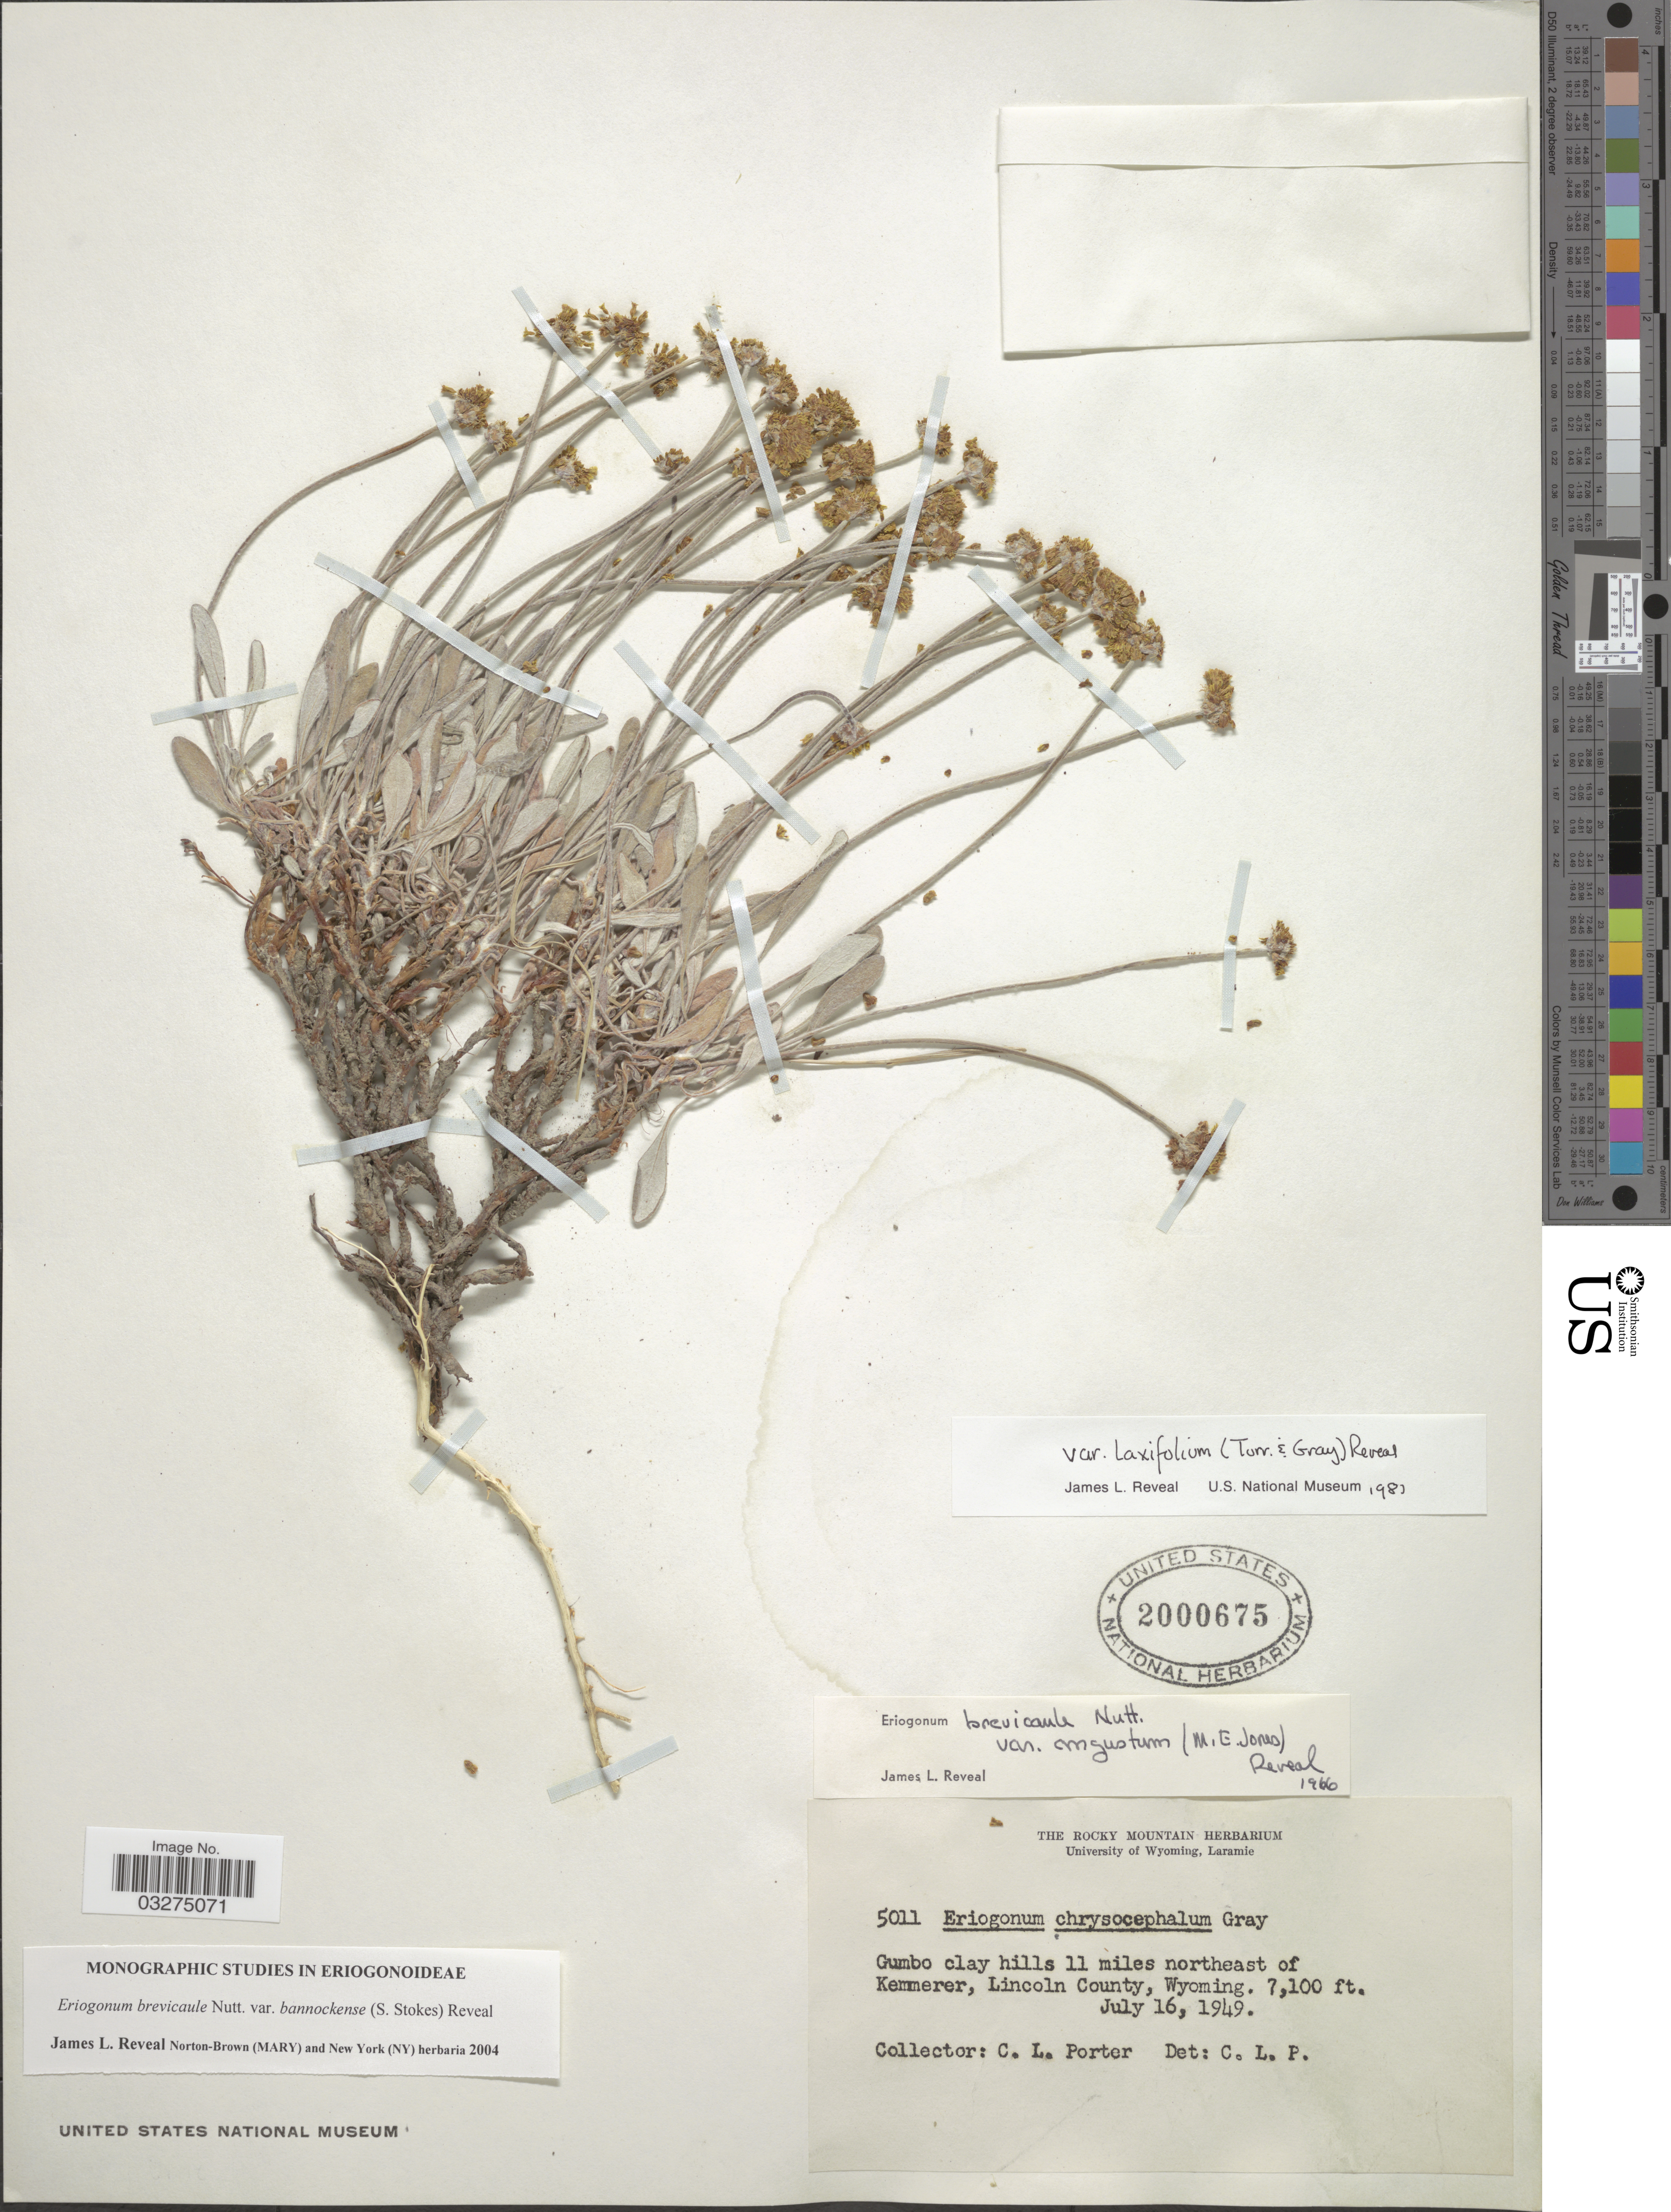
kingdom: Plantae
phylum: Tracheophyta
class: Magnoliopsida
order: Caryophyllales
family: Polygonaceae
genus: Eriogonum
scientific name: Eriogonum brevicaule var. laxifolium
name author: (Torr. & A. Gray) Reveal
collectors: C. L. Porter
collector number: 5011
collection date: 1949-07-16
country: United States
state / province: Wyoming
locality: Gumbo clay hills 11 miles northeast of Kemmerer, Lincoln County.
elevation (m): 2164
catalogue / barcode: US 2000675